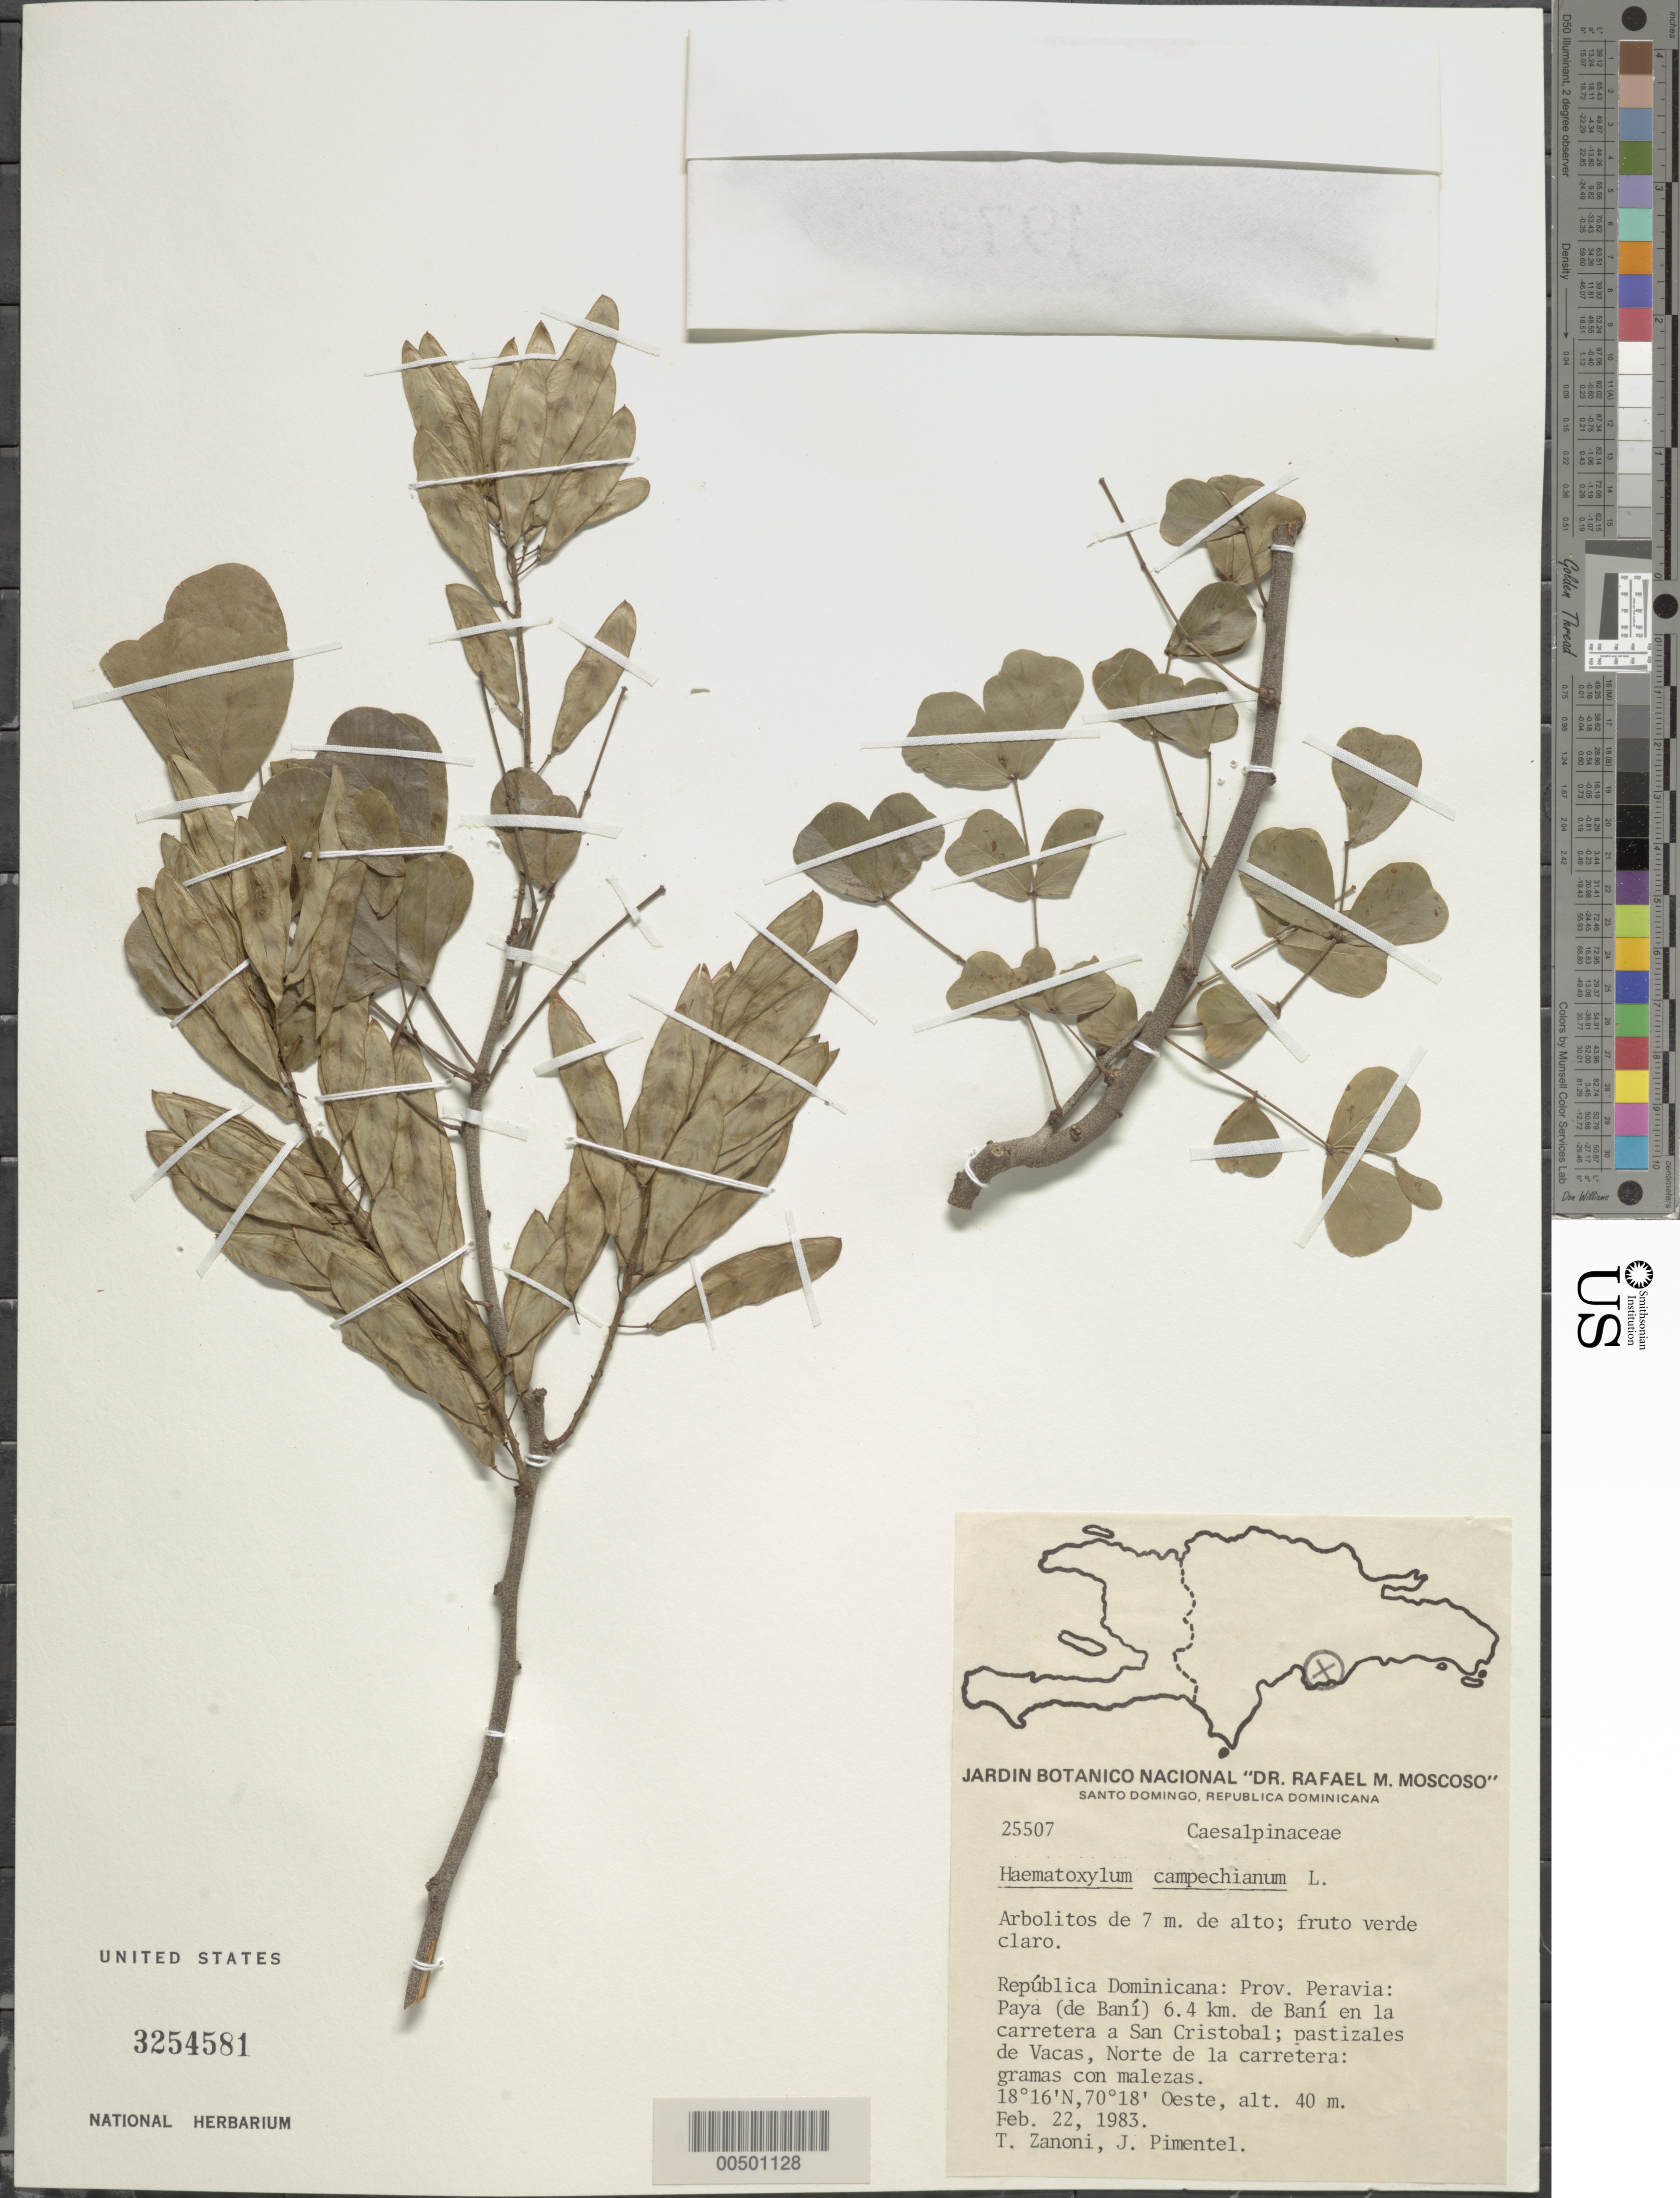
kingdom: Plantae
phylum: Tracheophyta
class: Magnoliopsida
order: Fabales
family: Fabaceae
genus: Haematoxylum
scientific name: Haematoxylum campechianum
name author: L.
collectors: T. A. Zanoni & J. Pimentel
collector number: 25507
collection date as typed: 22 Feb 1983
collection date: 1983-02-22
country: Dominican Republic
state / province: Peravia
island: Hispaniola Island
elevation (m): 40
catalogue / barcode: US 3254581